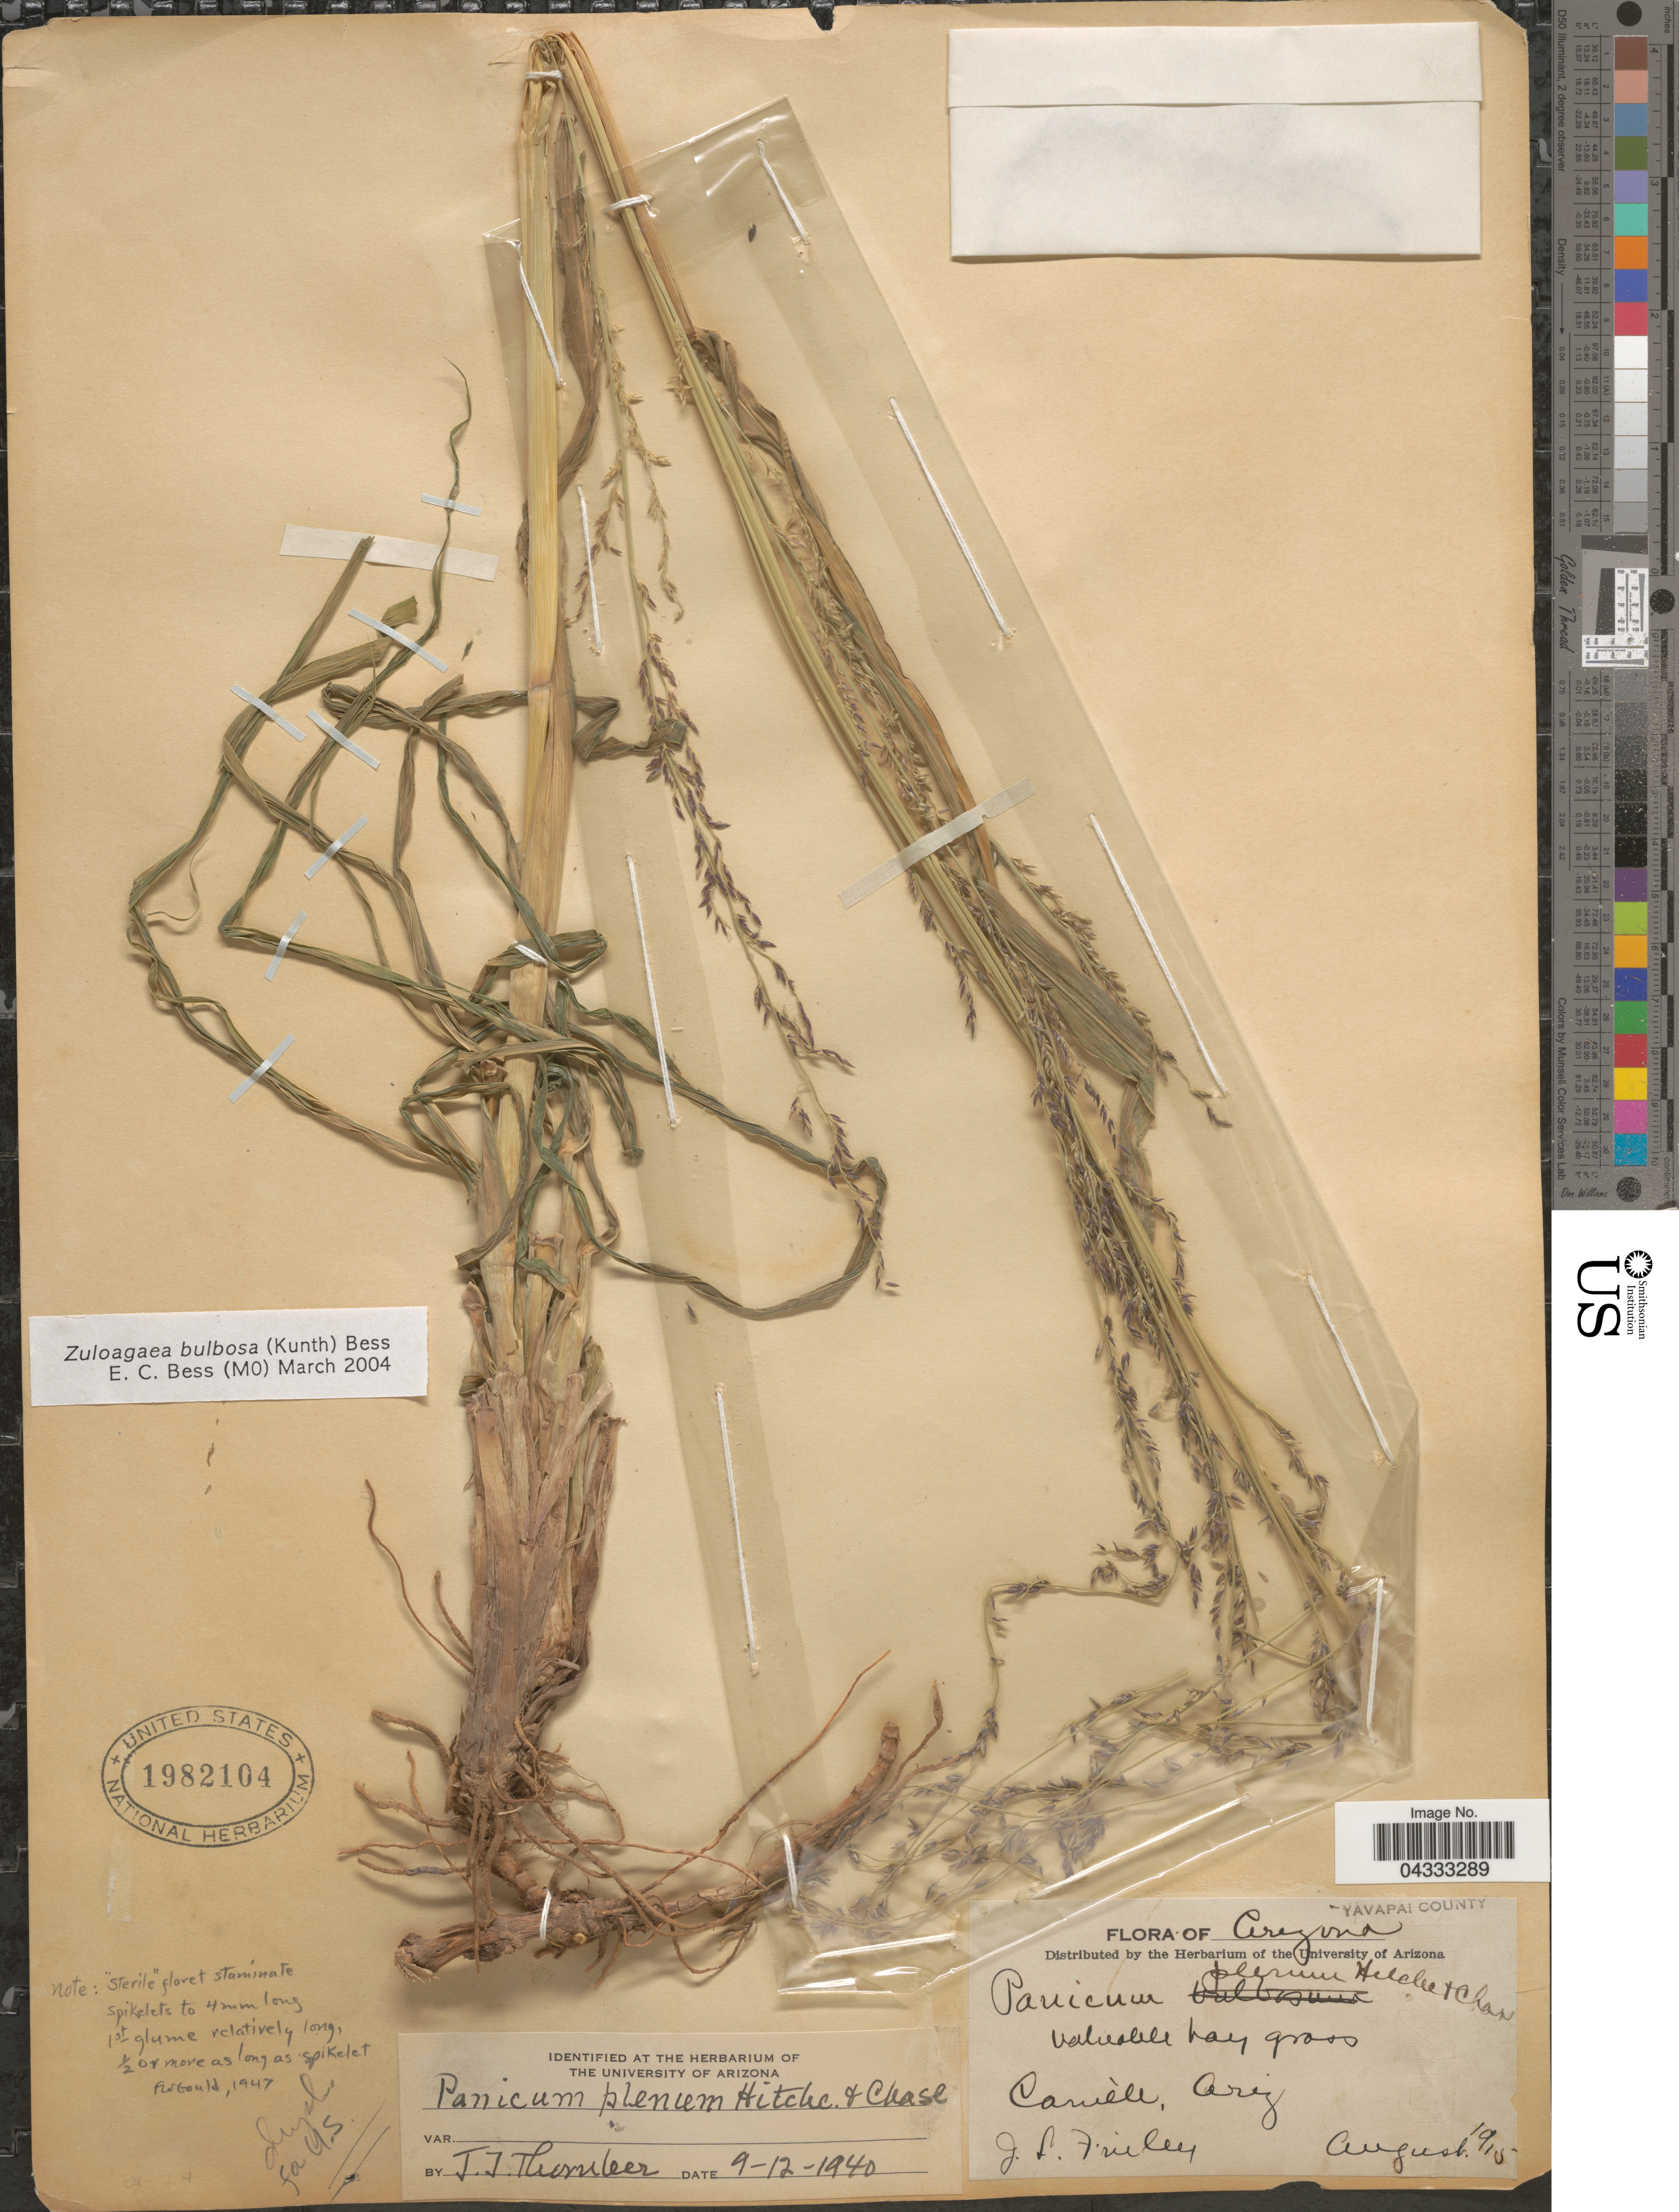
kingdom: Plantae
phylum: Tracheophyta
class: Liliopsida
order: Poales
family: Poaceae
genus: Zuloagaea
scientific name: Zuloagaea bulbosa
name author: (Kunth) E. Bess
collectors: J. Finley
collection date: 1915-08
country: United States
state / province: Arizona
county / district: Yavapai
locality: Yavapai County. Cornville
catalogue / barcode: US 1982104